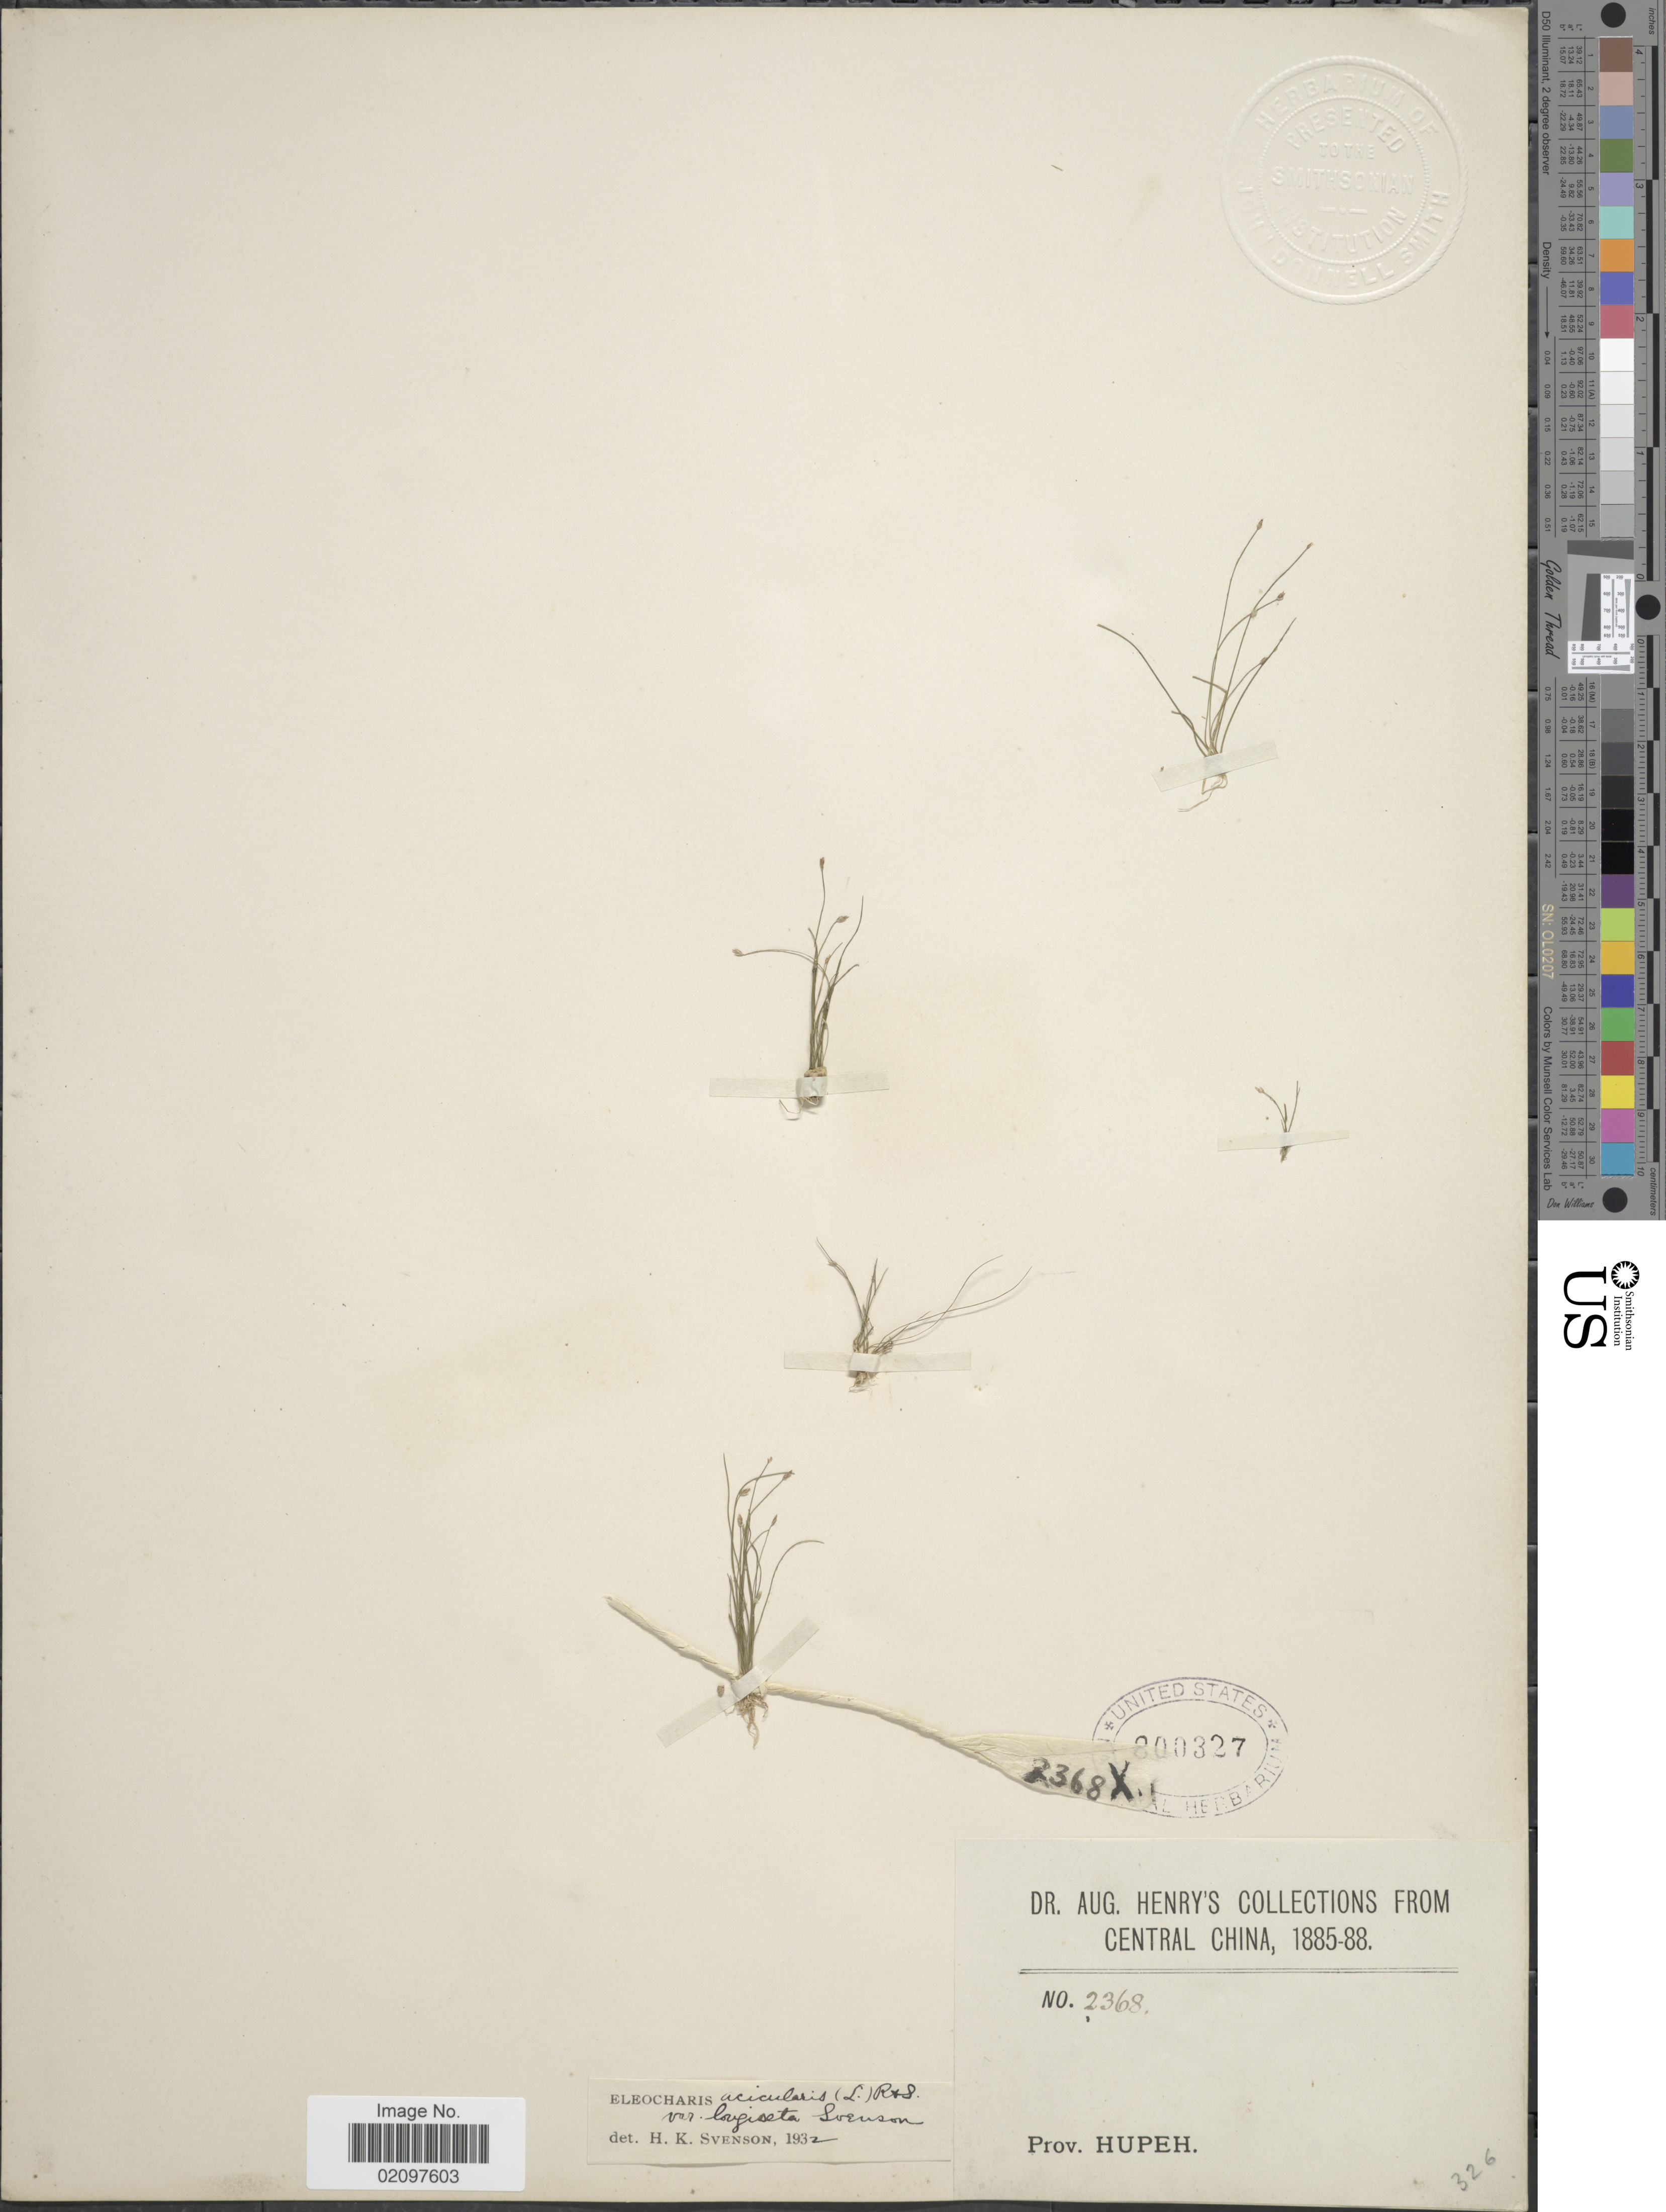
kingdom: Plantae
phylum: Tracheophyta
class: Liliopsida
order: Poales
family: Cyperaceae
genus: Eleocharis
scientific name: Eleocharis acicularis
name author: (L.) Roem. & Schult.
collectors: A. Henry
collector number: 2368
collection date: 1885/1888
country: China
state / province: Hubei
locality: Prov. Hupeh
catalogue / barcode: US 800327